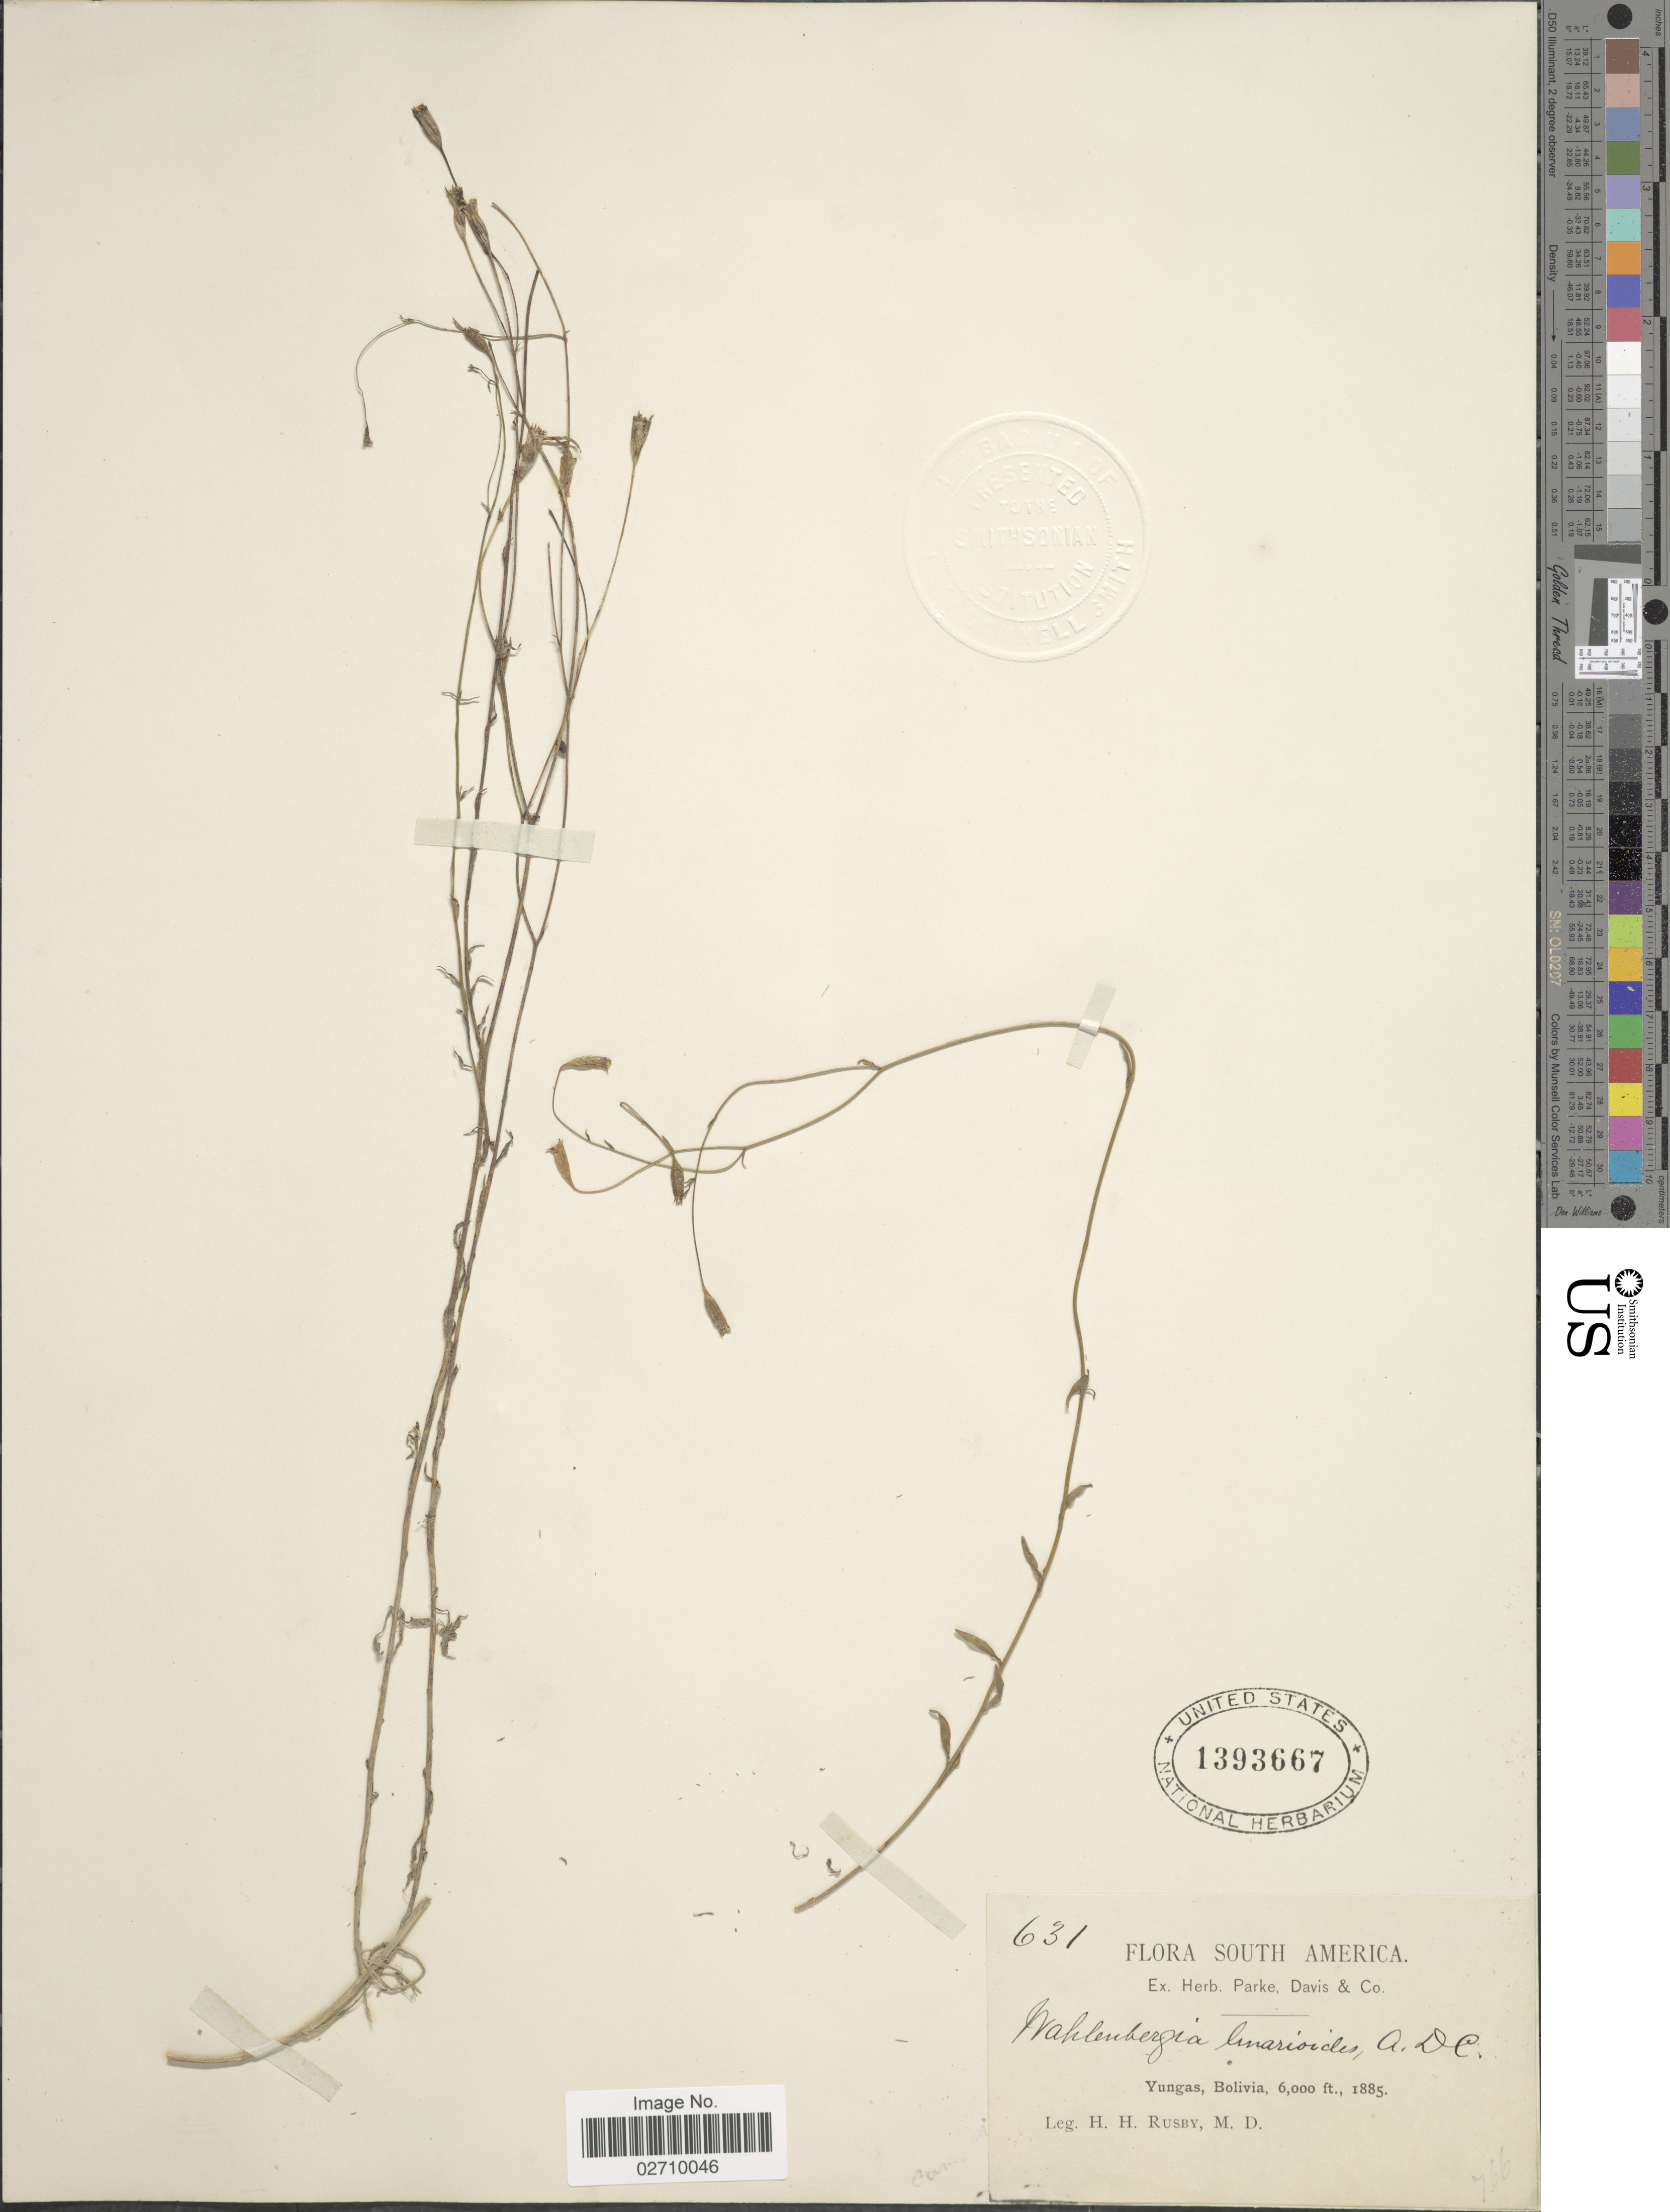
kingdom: Plantae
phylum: Tracheophyta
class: Magnoliopsida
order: Asterales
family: Campanulaceae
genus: Wahlenbergia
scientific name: Wahlenbergia linarioides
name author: (Lam.) A. DC.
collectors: H. H. Rusby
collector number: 631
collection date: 1885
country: Bolivia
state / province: La Paz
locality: Yungas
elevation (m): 1829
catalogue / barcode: US 1393667